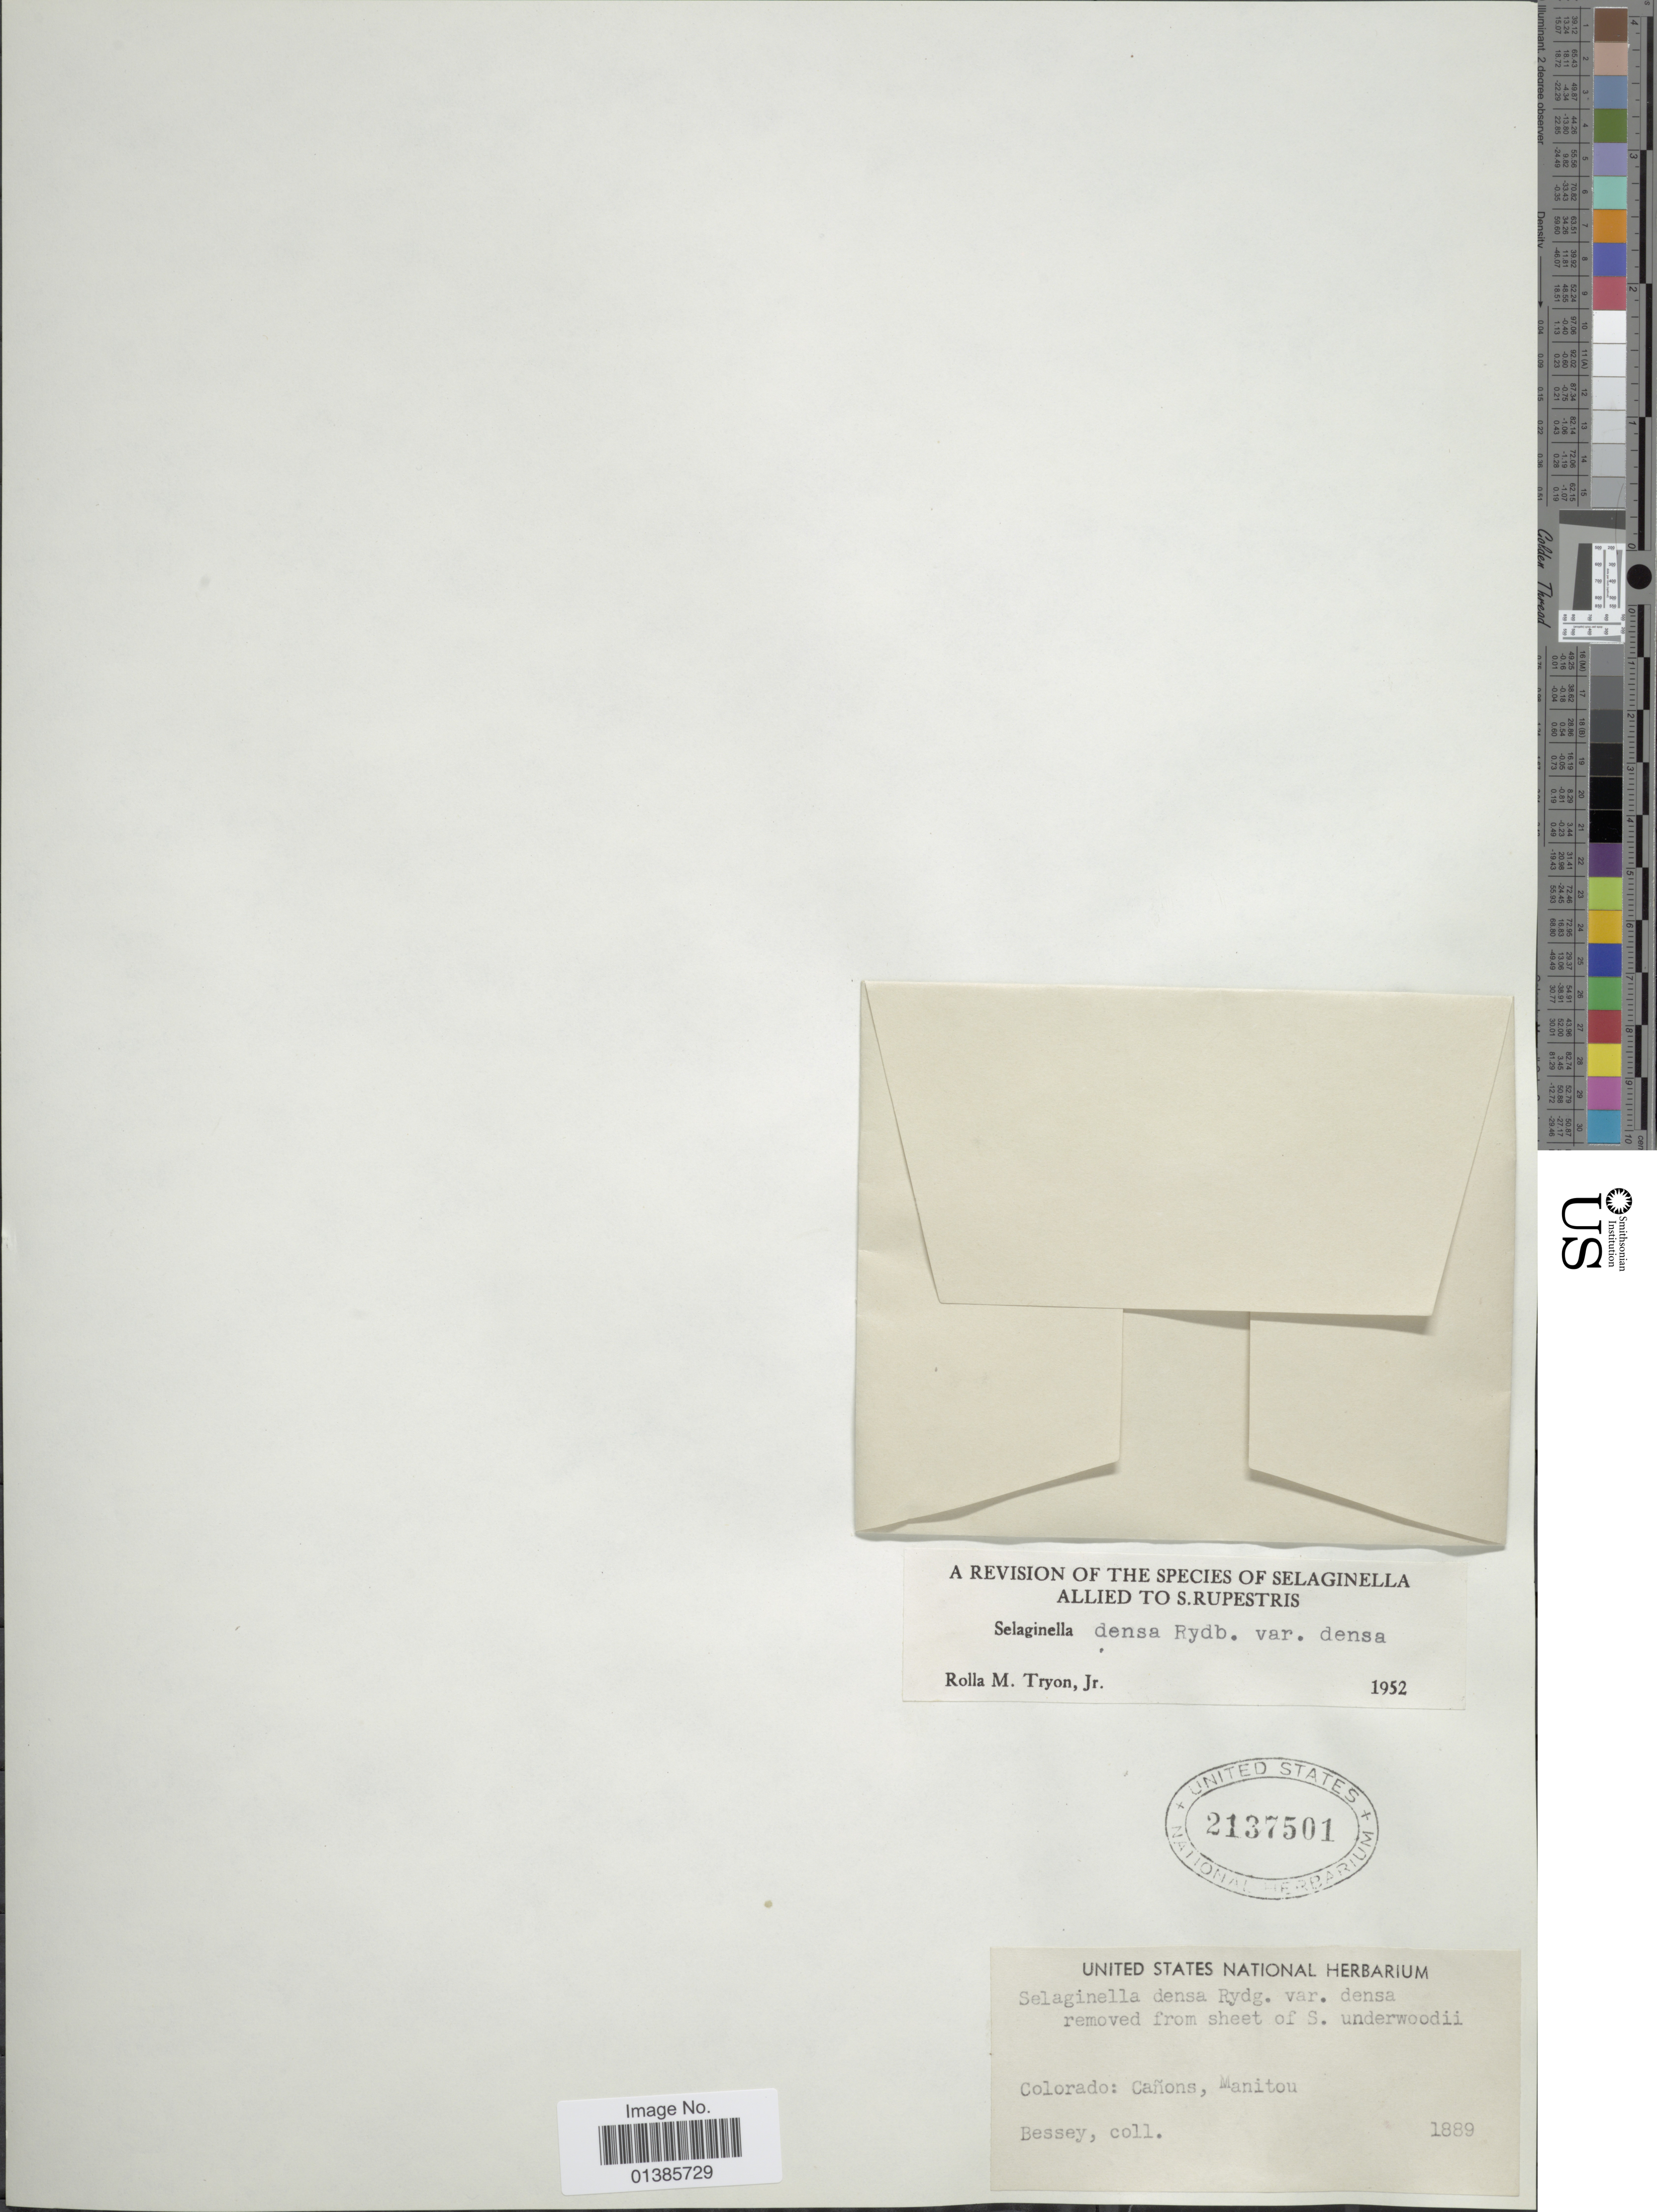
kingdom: Plantae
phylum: Tracheophyta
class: Lycopodiopsida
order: Selaginellales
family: Selaginellaceae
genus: Selaginella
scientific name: Selaginella densa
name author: Rydb.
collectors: -. Bessey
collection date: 1889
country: United States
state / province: Colorado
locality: Cañons, Manitou.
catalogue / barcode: US 2137501